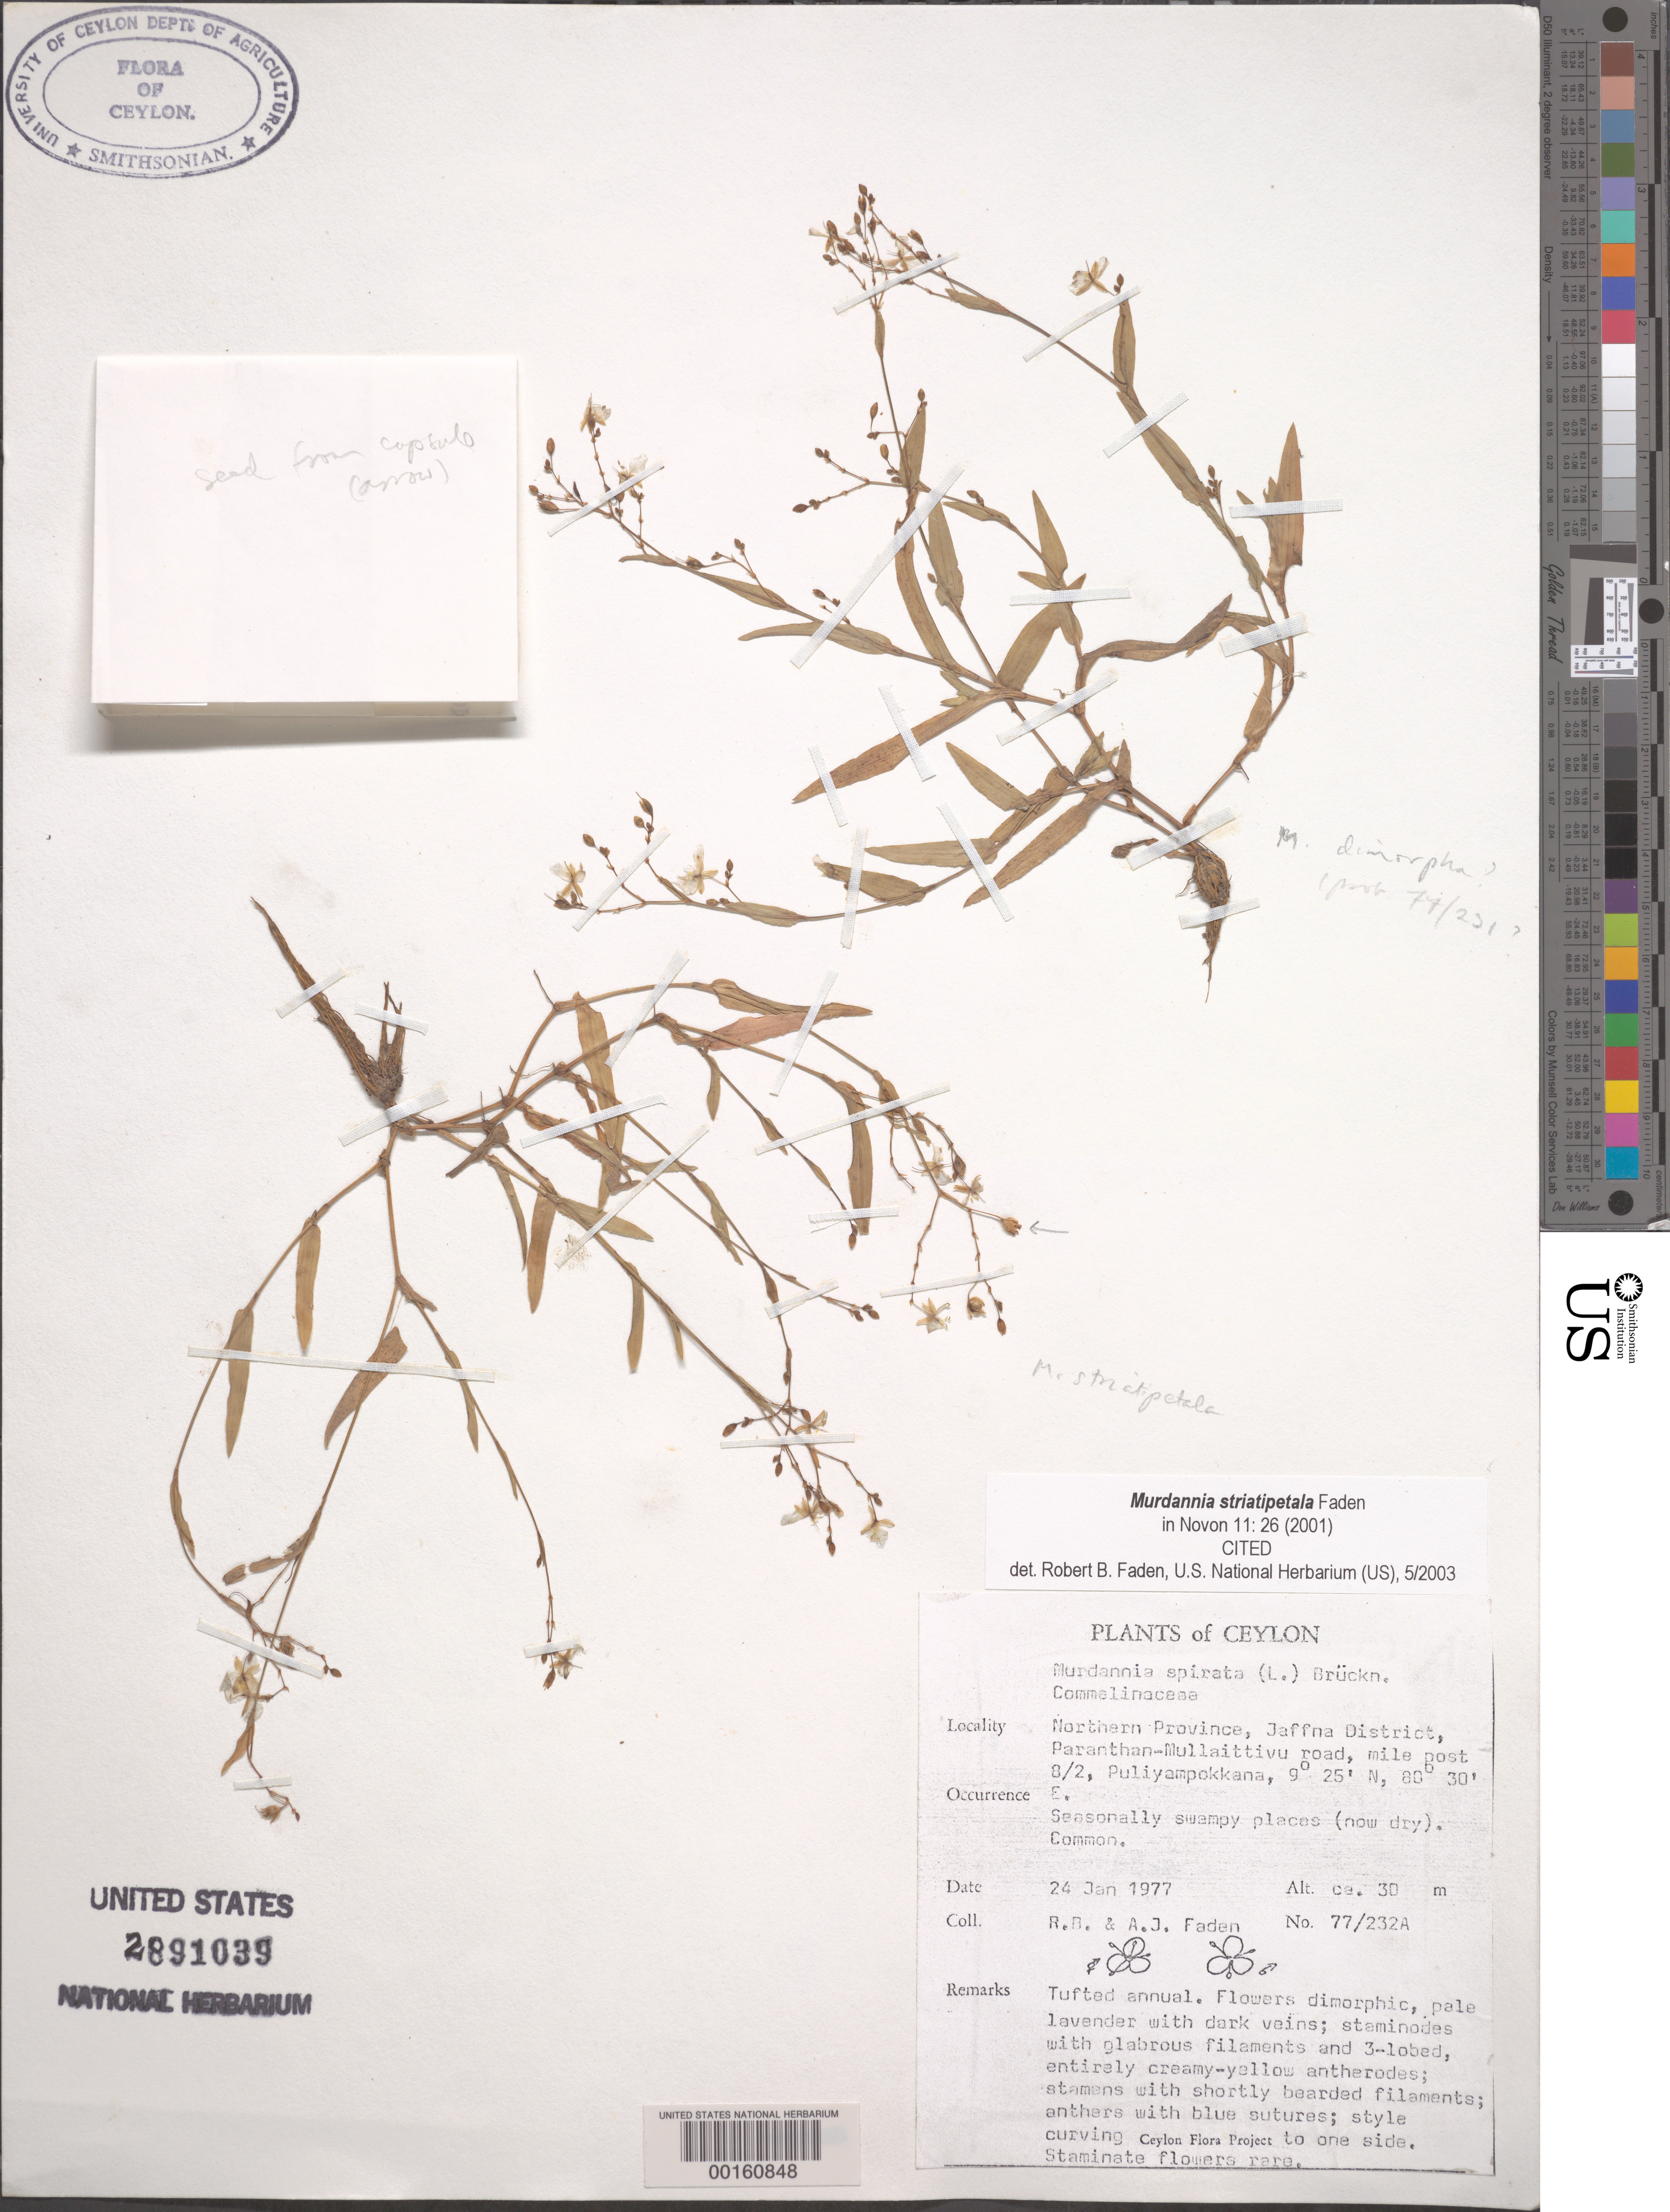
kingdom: Plantae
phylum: Tracheophyta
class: Liliopsida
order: Commelinales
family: Commelinaceae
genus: Murdannia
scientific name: Murdannia spirata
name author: (L.) G. Brückn.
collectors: R. B. Faden & A. J. Faden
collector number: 77/232a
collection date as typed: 24 Jan 1977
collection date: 1977-01-24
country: Sri Lanka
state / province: Northern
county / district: Jaffna Dist.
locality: Puliyampokkana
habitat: Seasonally swampy places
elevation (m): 30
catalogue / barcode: US 2891039